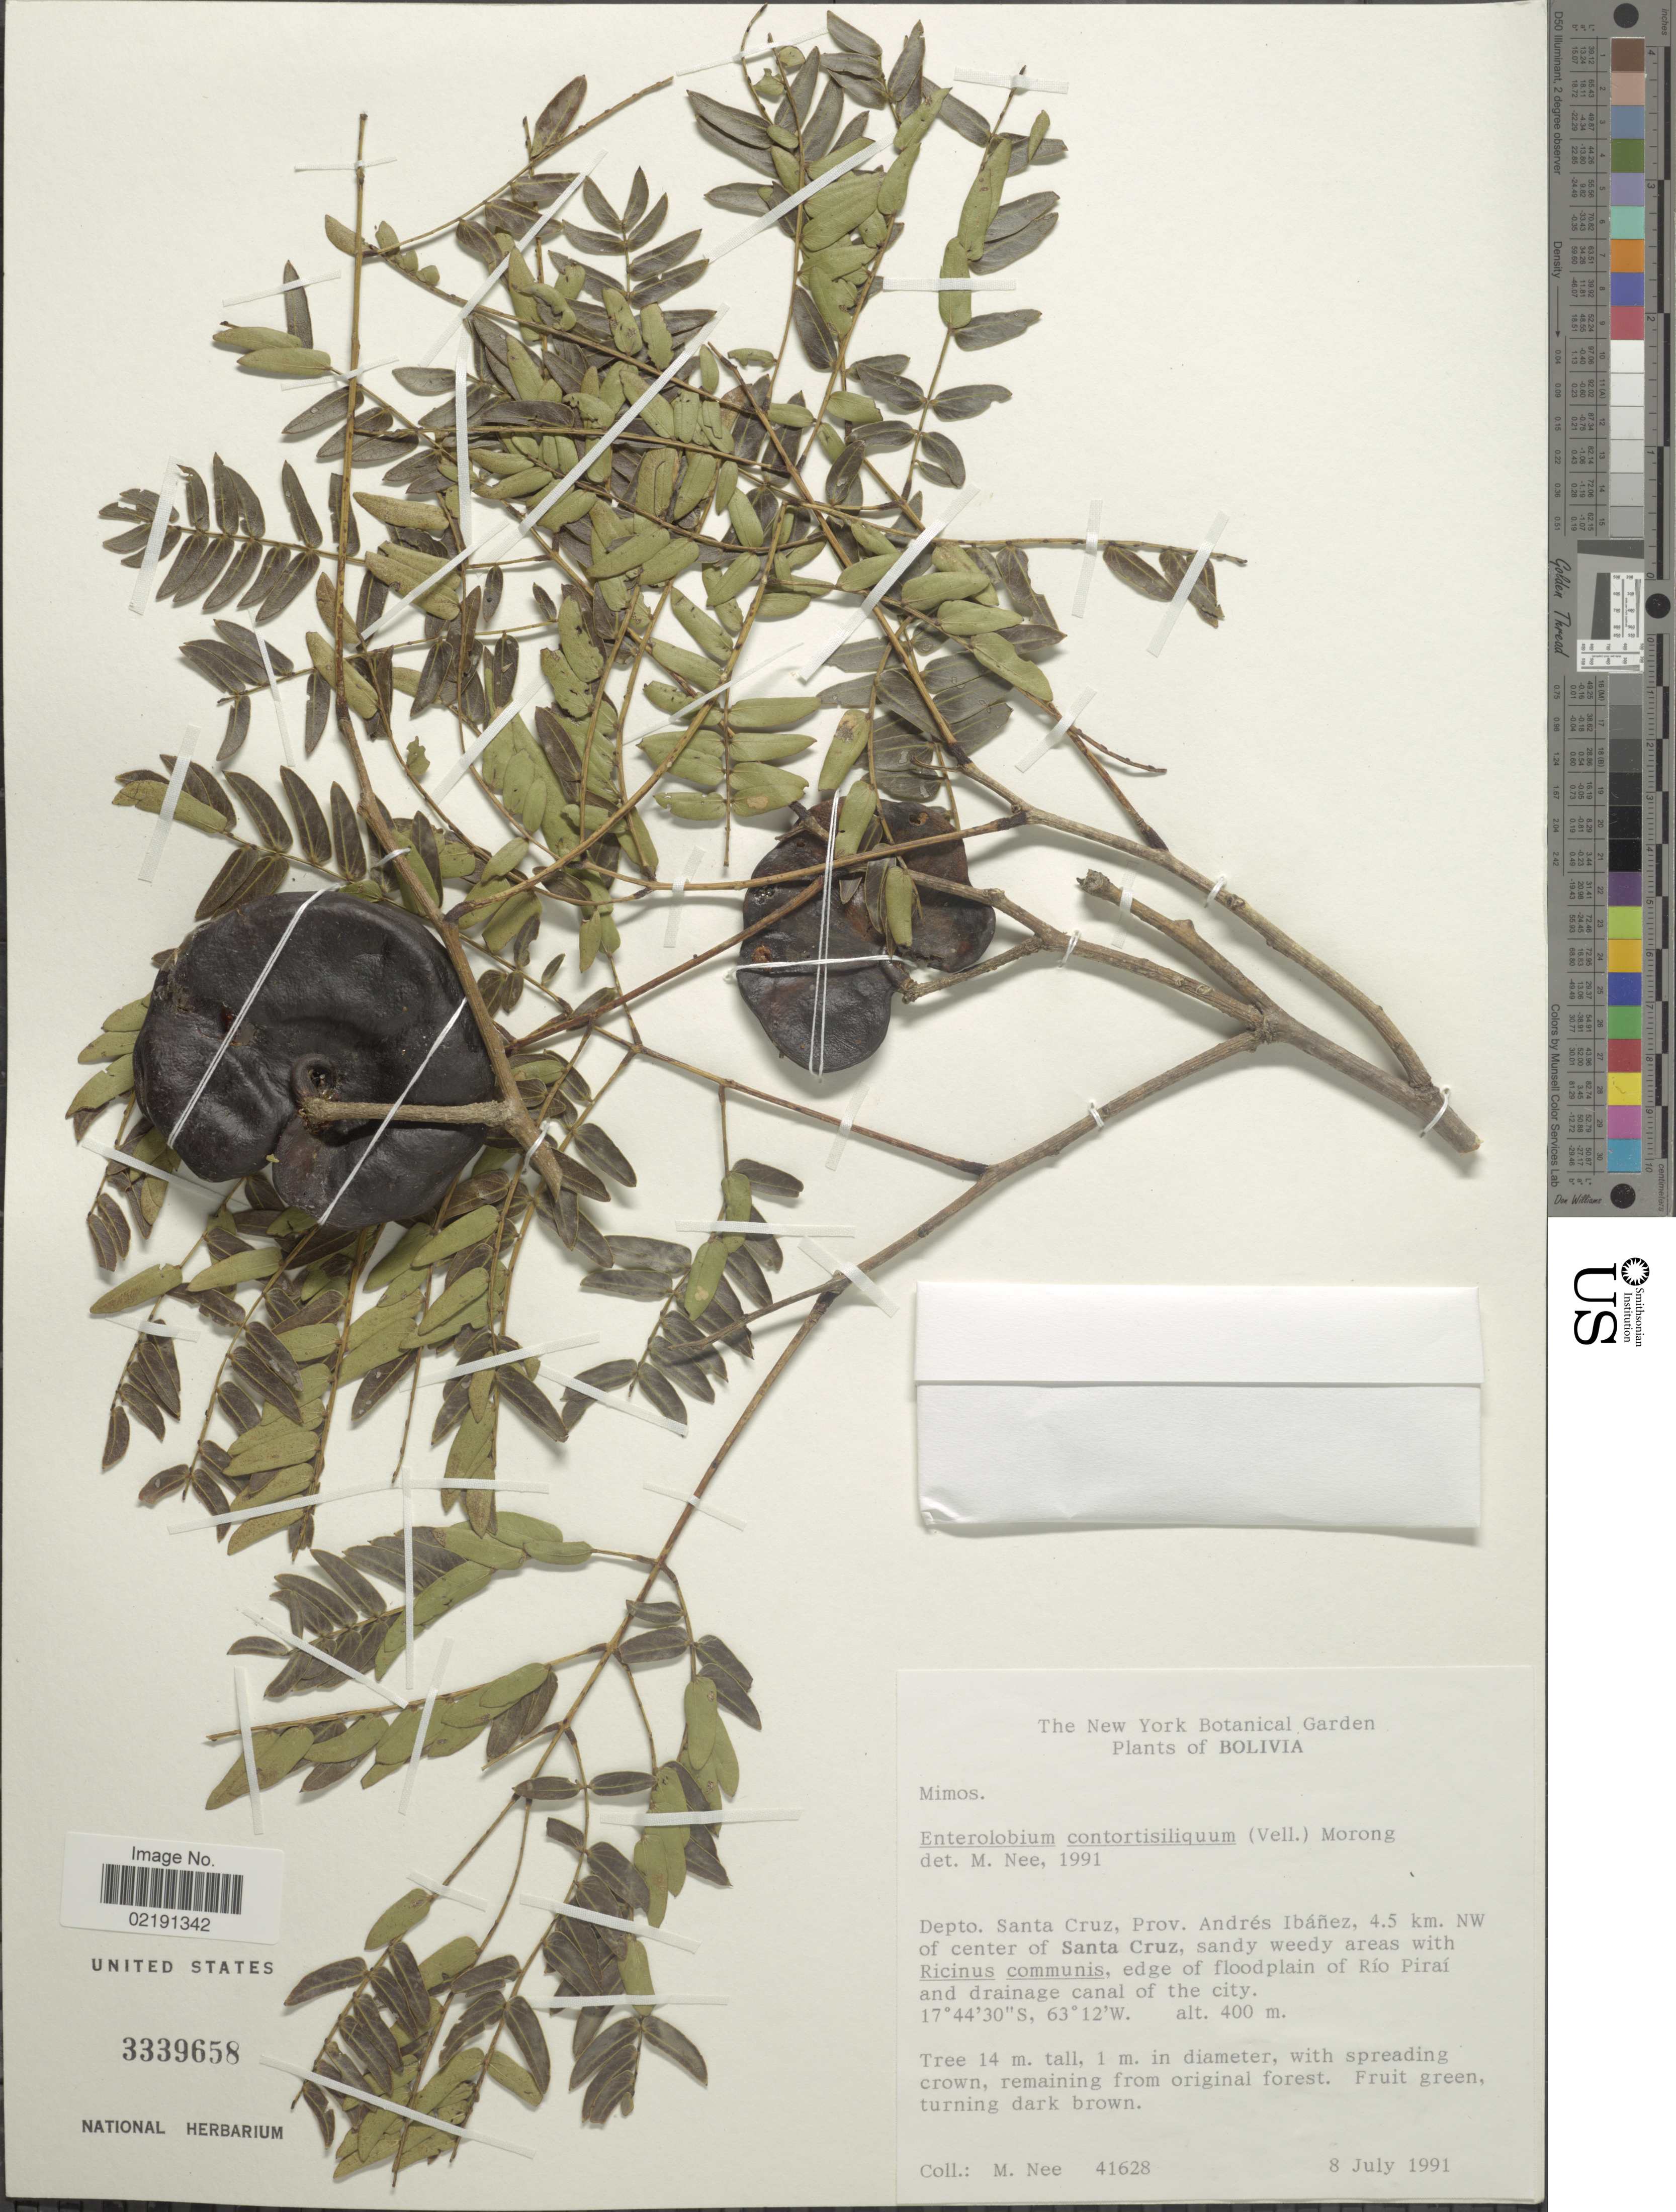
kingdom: Plantae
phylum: Tracheophyta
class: Magnoliopsida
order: Fabales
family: Fabaceae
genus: Enterolobium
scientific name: Enterolobium contortisiliquum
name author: (Vell.) Morong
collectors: M. Nee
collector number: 41628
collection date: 1991-07-08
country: Bolivia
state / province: Santa Cruz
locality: Depto. Santa Cruz, Prov. Andrés Ibáñez, 4.5 km. NW of center of Santa Cruz, edge of floodplain of Río Piraí and drainage canal of the city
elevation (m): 400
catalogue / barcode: US 3339658